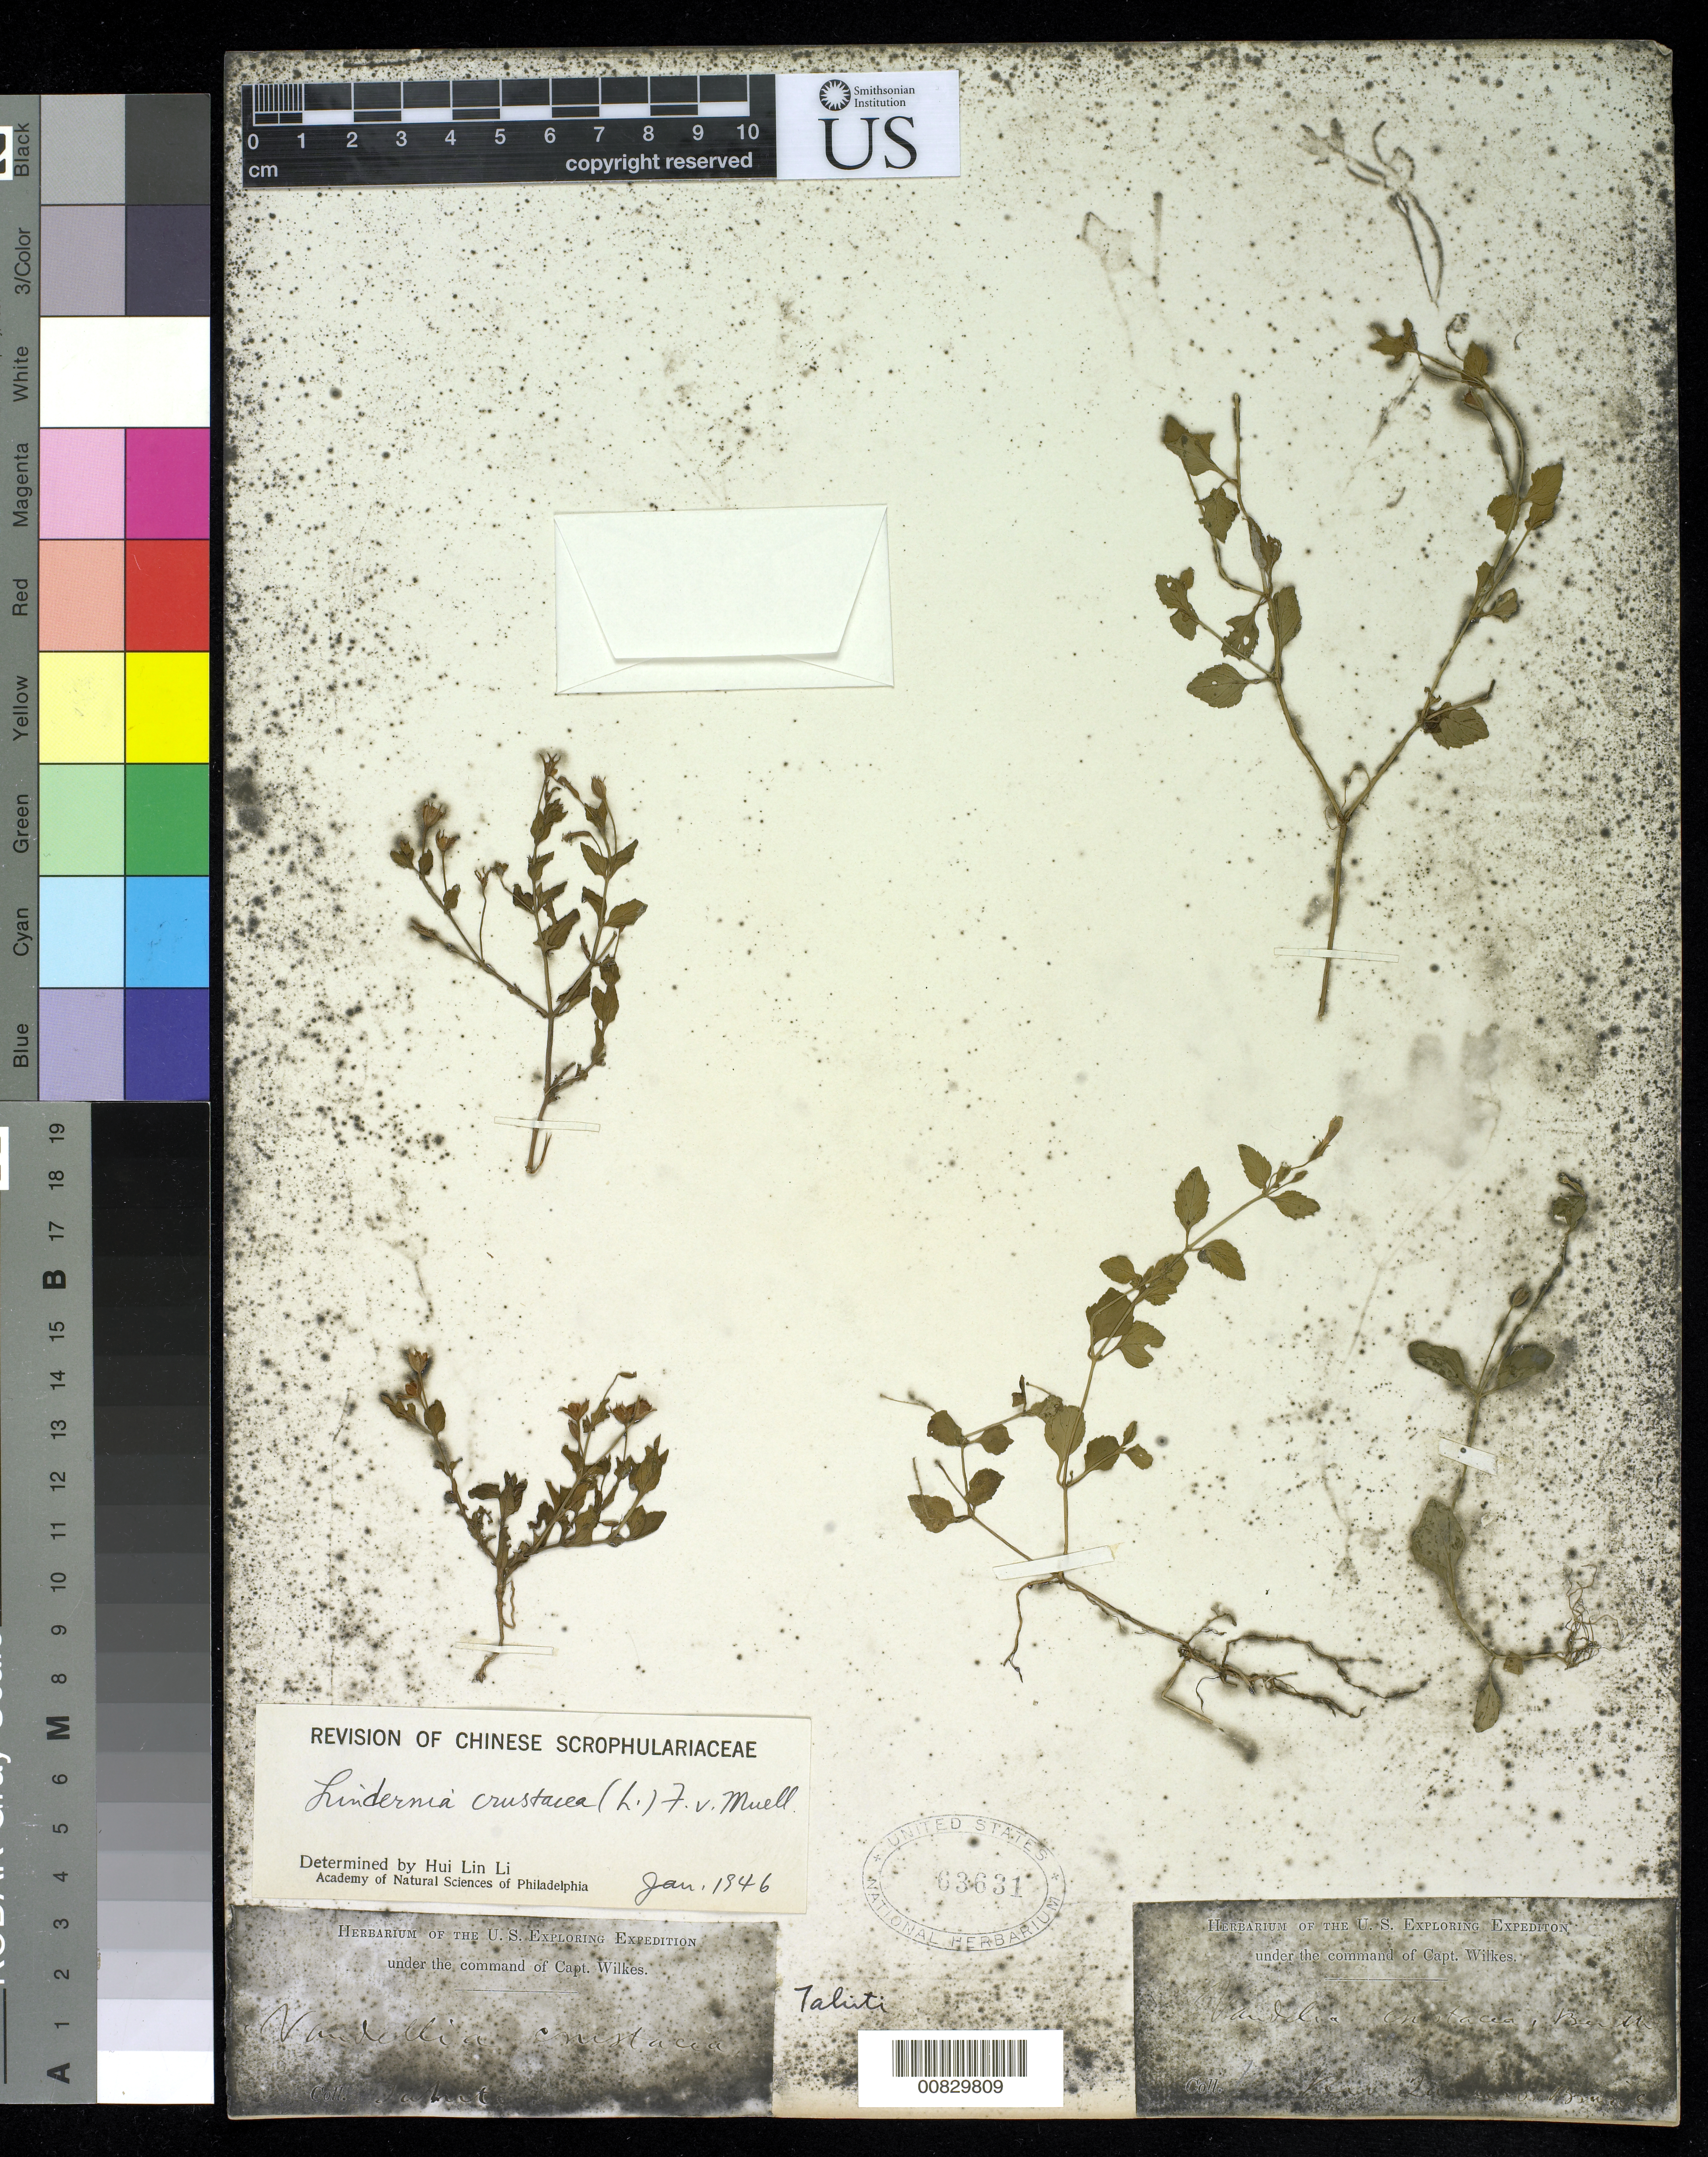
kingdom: Plantae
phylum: Tracheophyta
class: Magnoliopsida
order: Lamiales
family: Linderniaceae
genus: Lindernia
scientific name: Lindernia diffusa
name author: (L.) Wettst.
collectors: Wilkes Explor. Exped.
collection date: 1838/1842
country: Brazil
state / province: Rio de Janeiro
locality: Tahiti / Rio Janeiro, Brazil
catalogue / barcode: US 63631